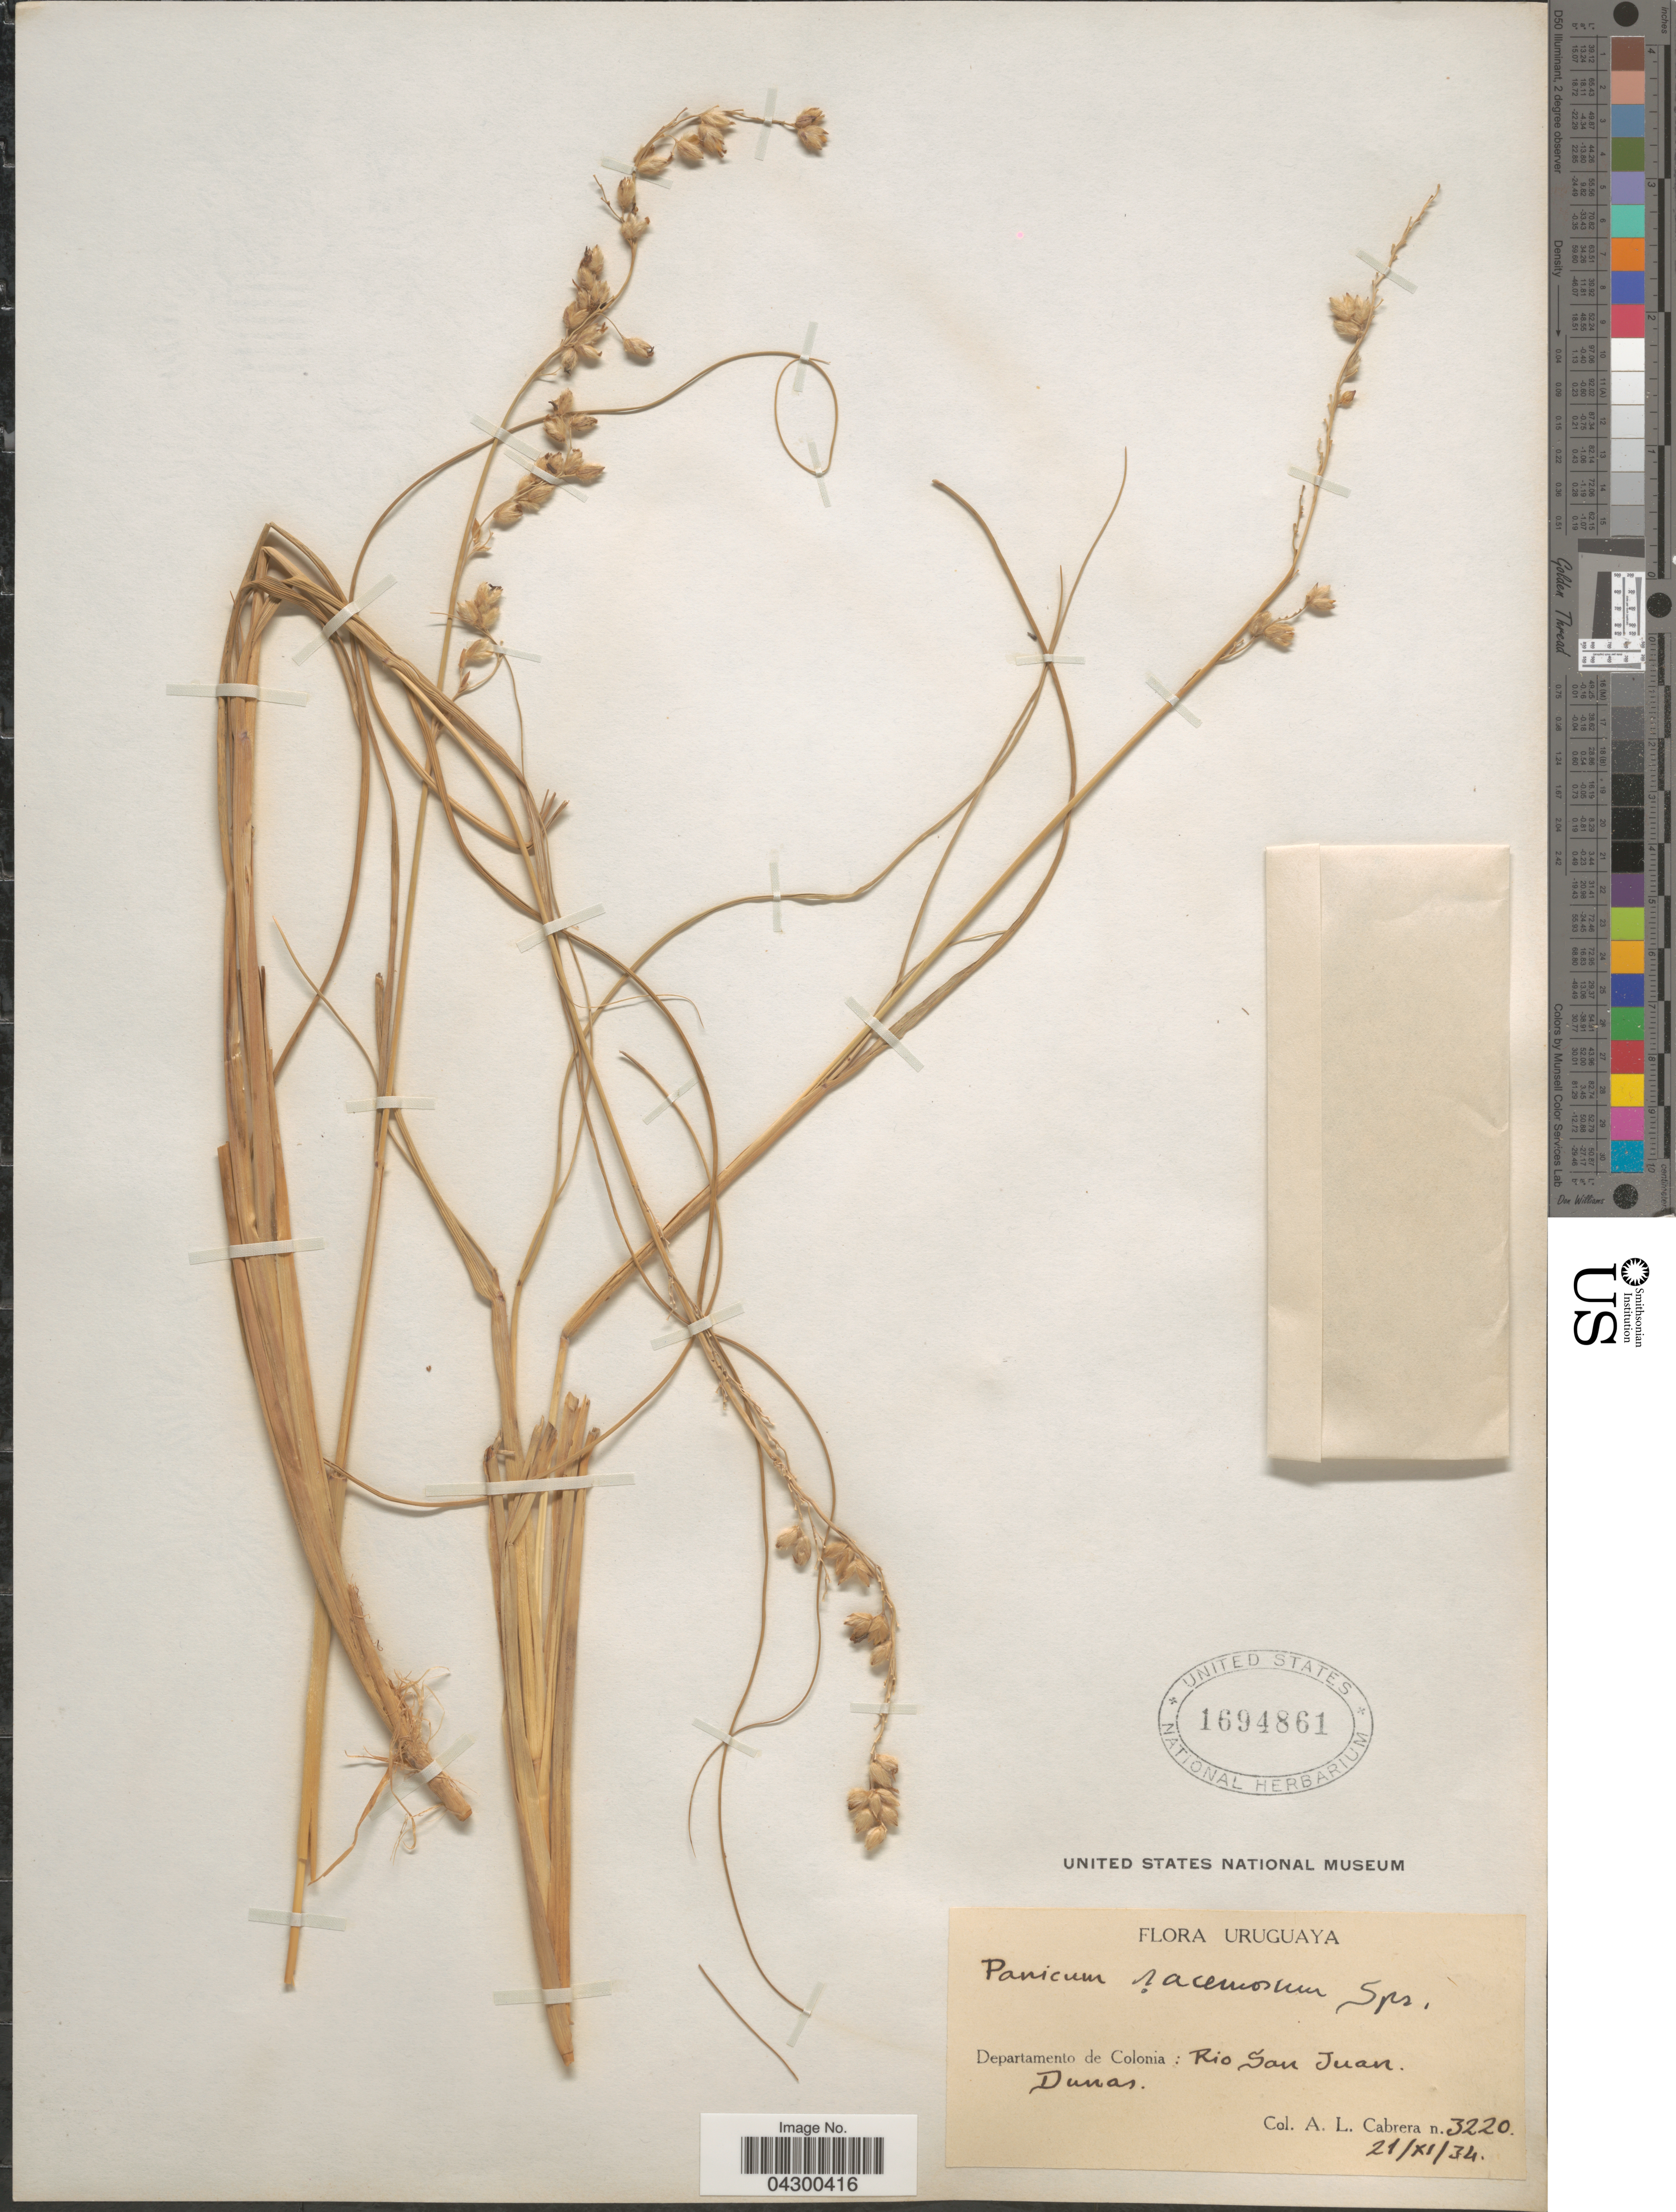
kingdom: Plantae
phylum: Tracheophyta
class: Liliopsida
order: Poales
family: Poaceae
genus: Panicum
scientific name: Panicum racemosum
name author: (P. Beauv.) Spreng.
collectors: A. L. Cabrera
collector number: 3220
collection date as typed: Transcribed d/m/y: 21/11/34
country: Uruguay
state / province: Colonia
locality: Departamento de Colonia: Rio San Juan. Dunas.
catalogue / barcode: US 1694861